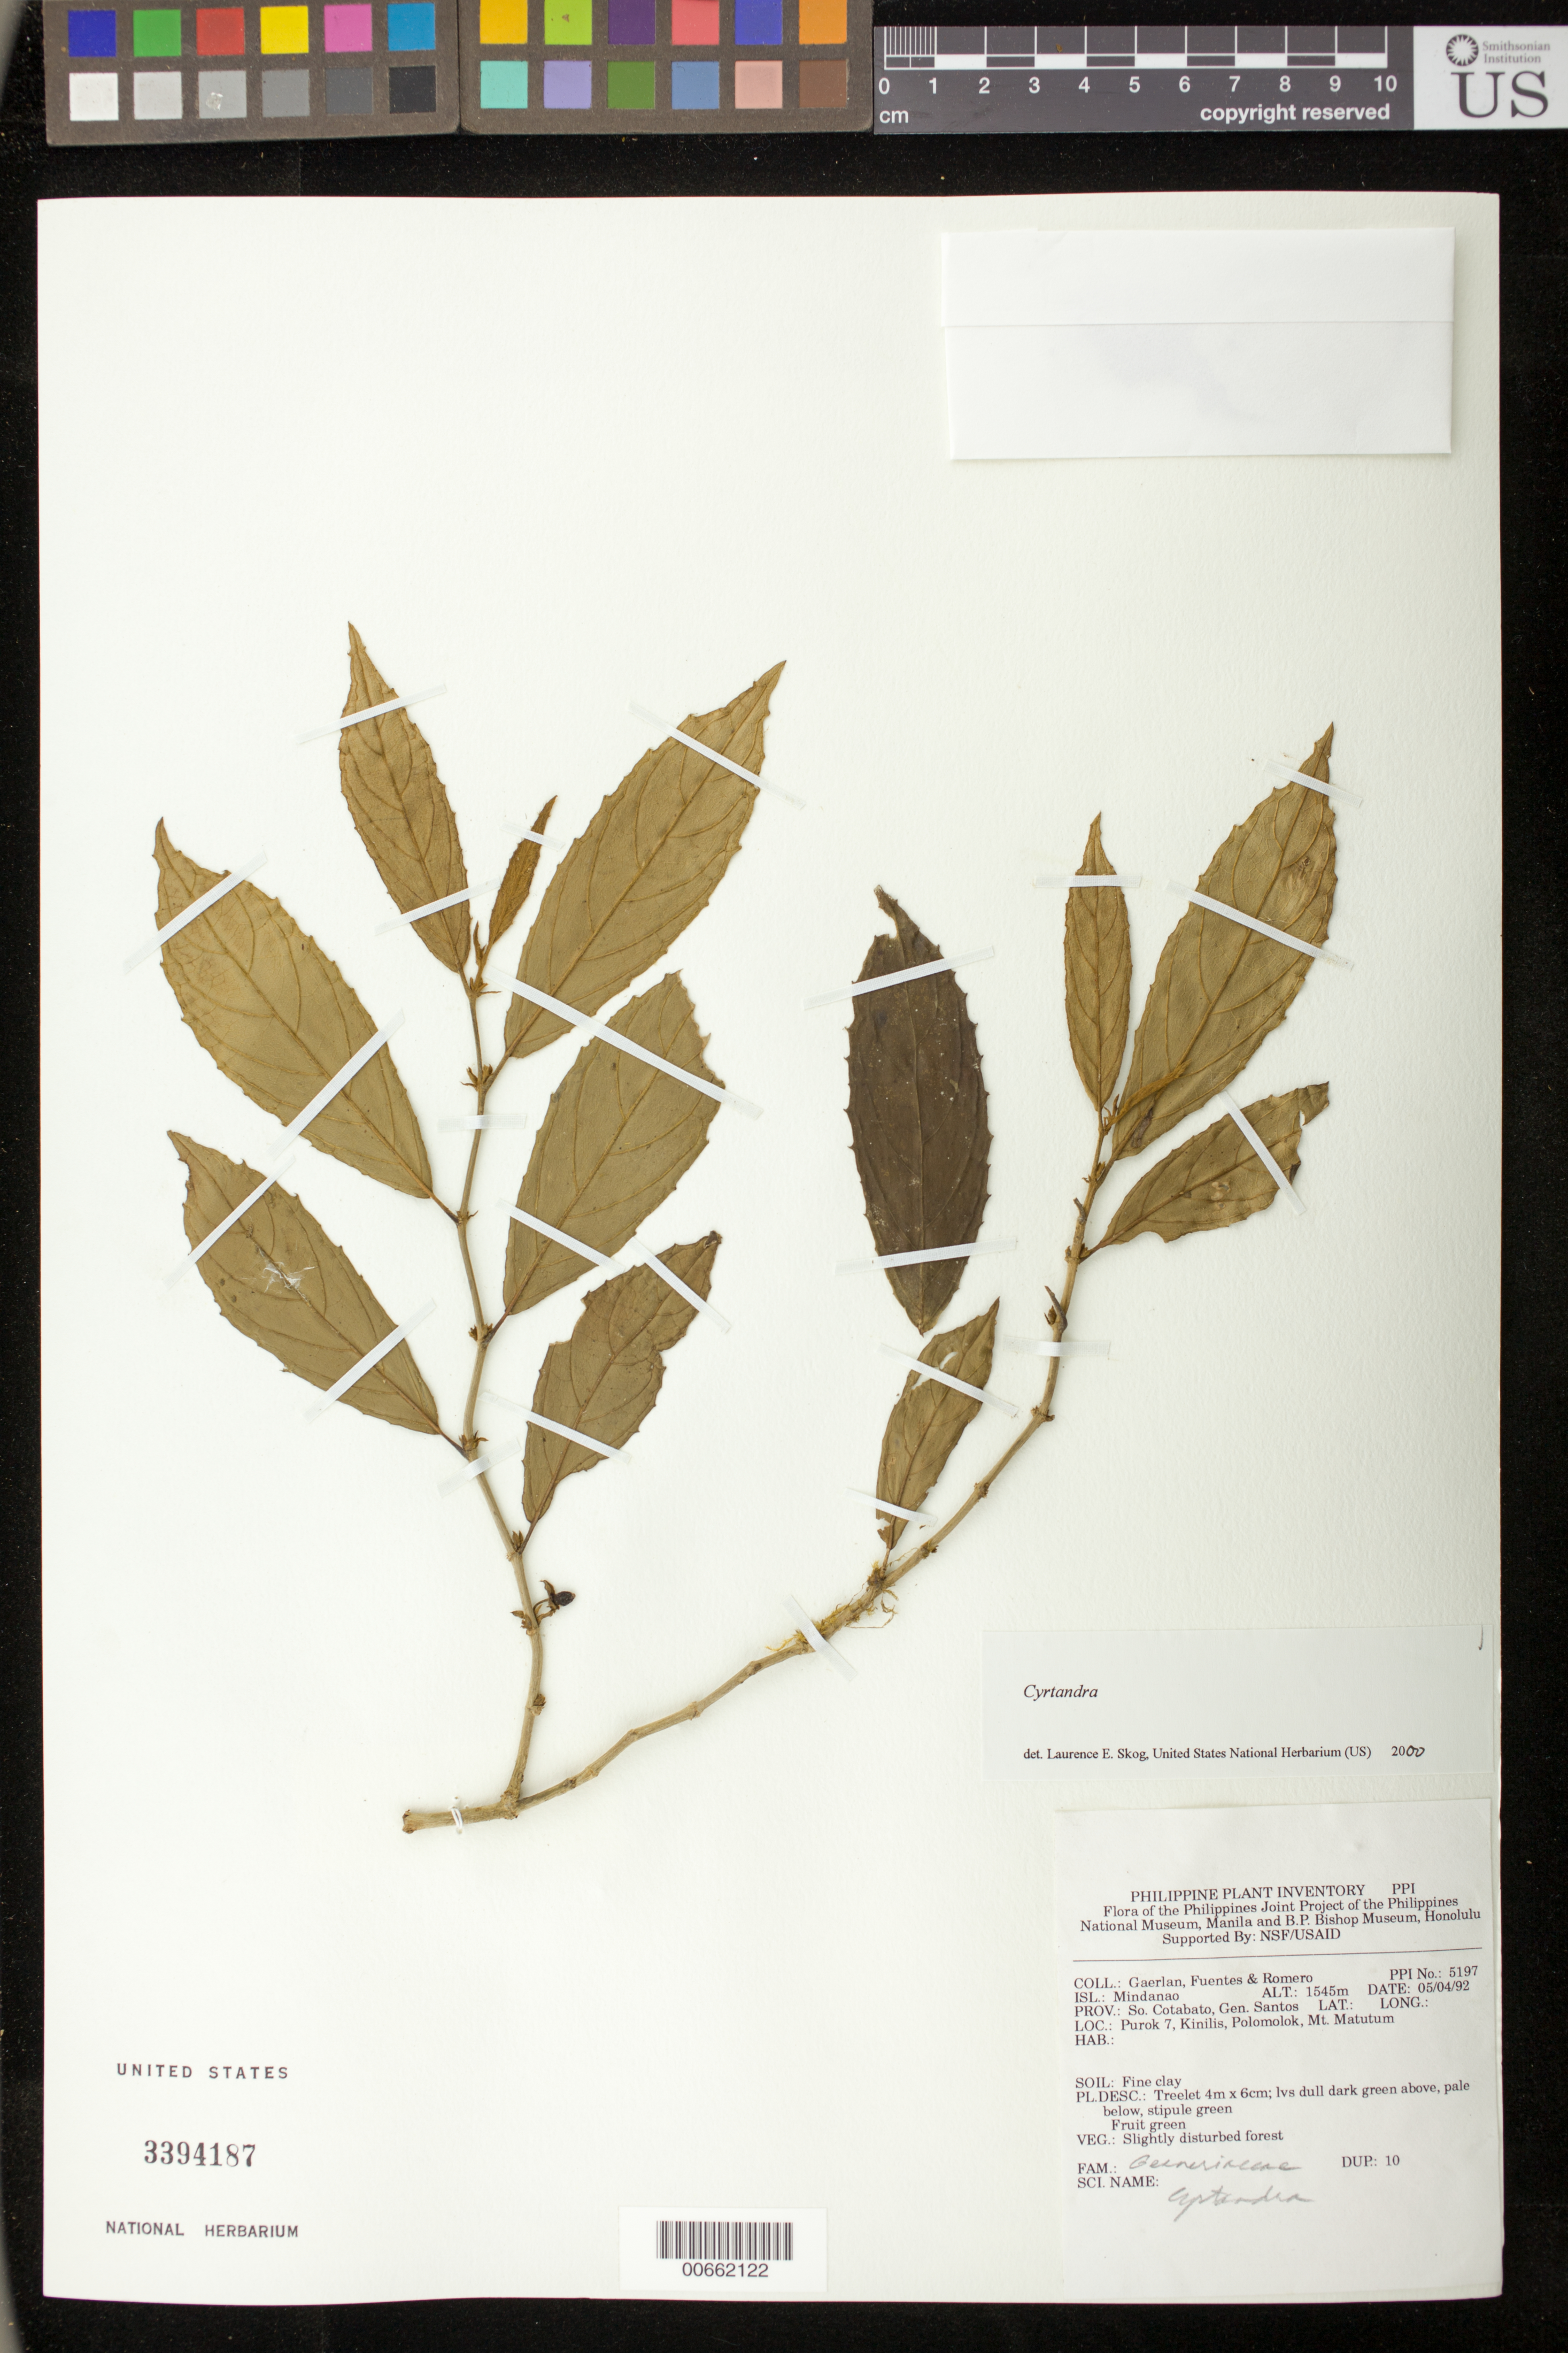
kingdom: Plantae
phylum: Tracheophyta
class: Magnoliopsida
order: Lamiales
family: Gesneriaceae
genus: Cyrtandra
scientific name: Cyrtandra sp.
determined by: Skog, Laurence E.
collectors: F. Gaerlan, -. Fuentes & -. Romero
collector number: PPI No. 5197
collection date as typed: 05 Apr 1992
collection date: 1992-04-05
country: Philippines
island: Mindanao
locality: Prov. So. Cotabato; Gen. Santos, Purok 7, Kinilis, Polomolok, Mt. Matutum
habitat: Slightly disturbed forest; soil fine clay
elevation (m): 1545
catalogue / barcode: US 3394187